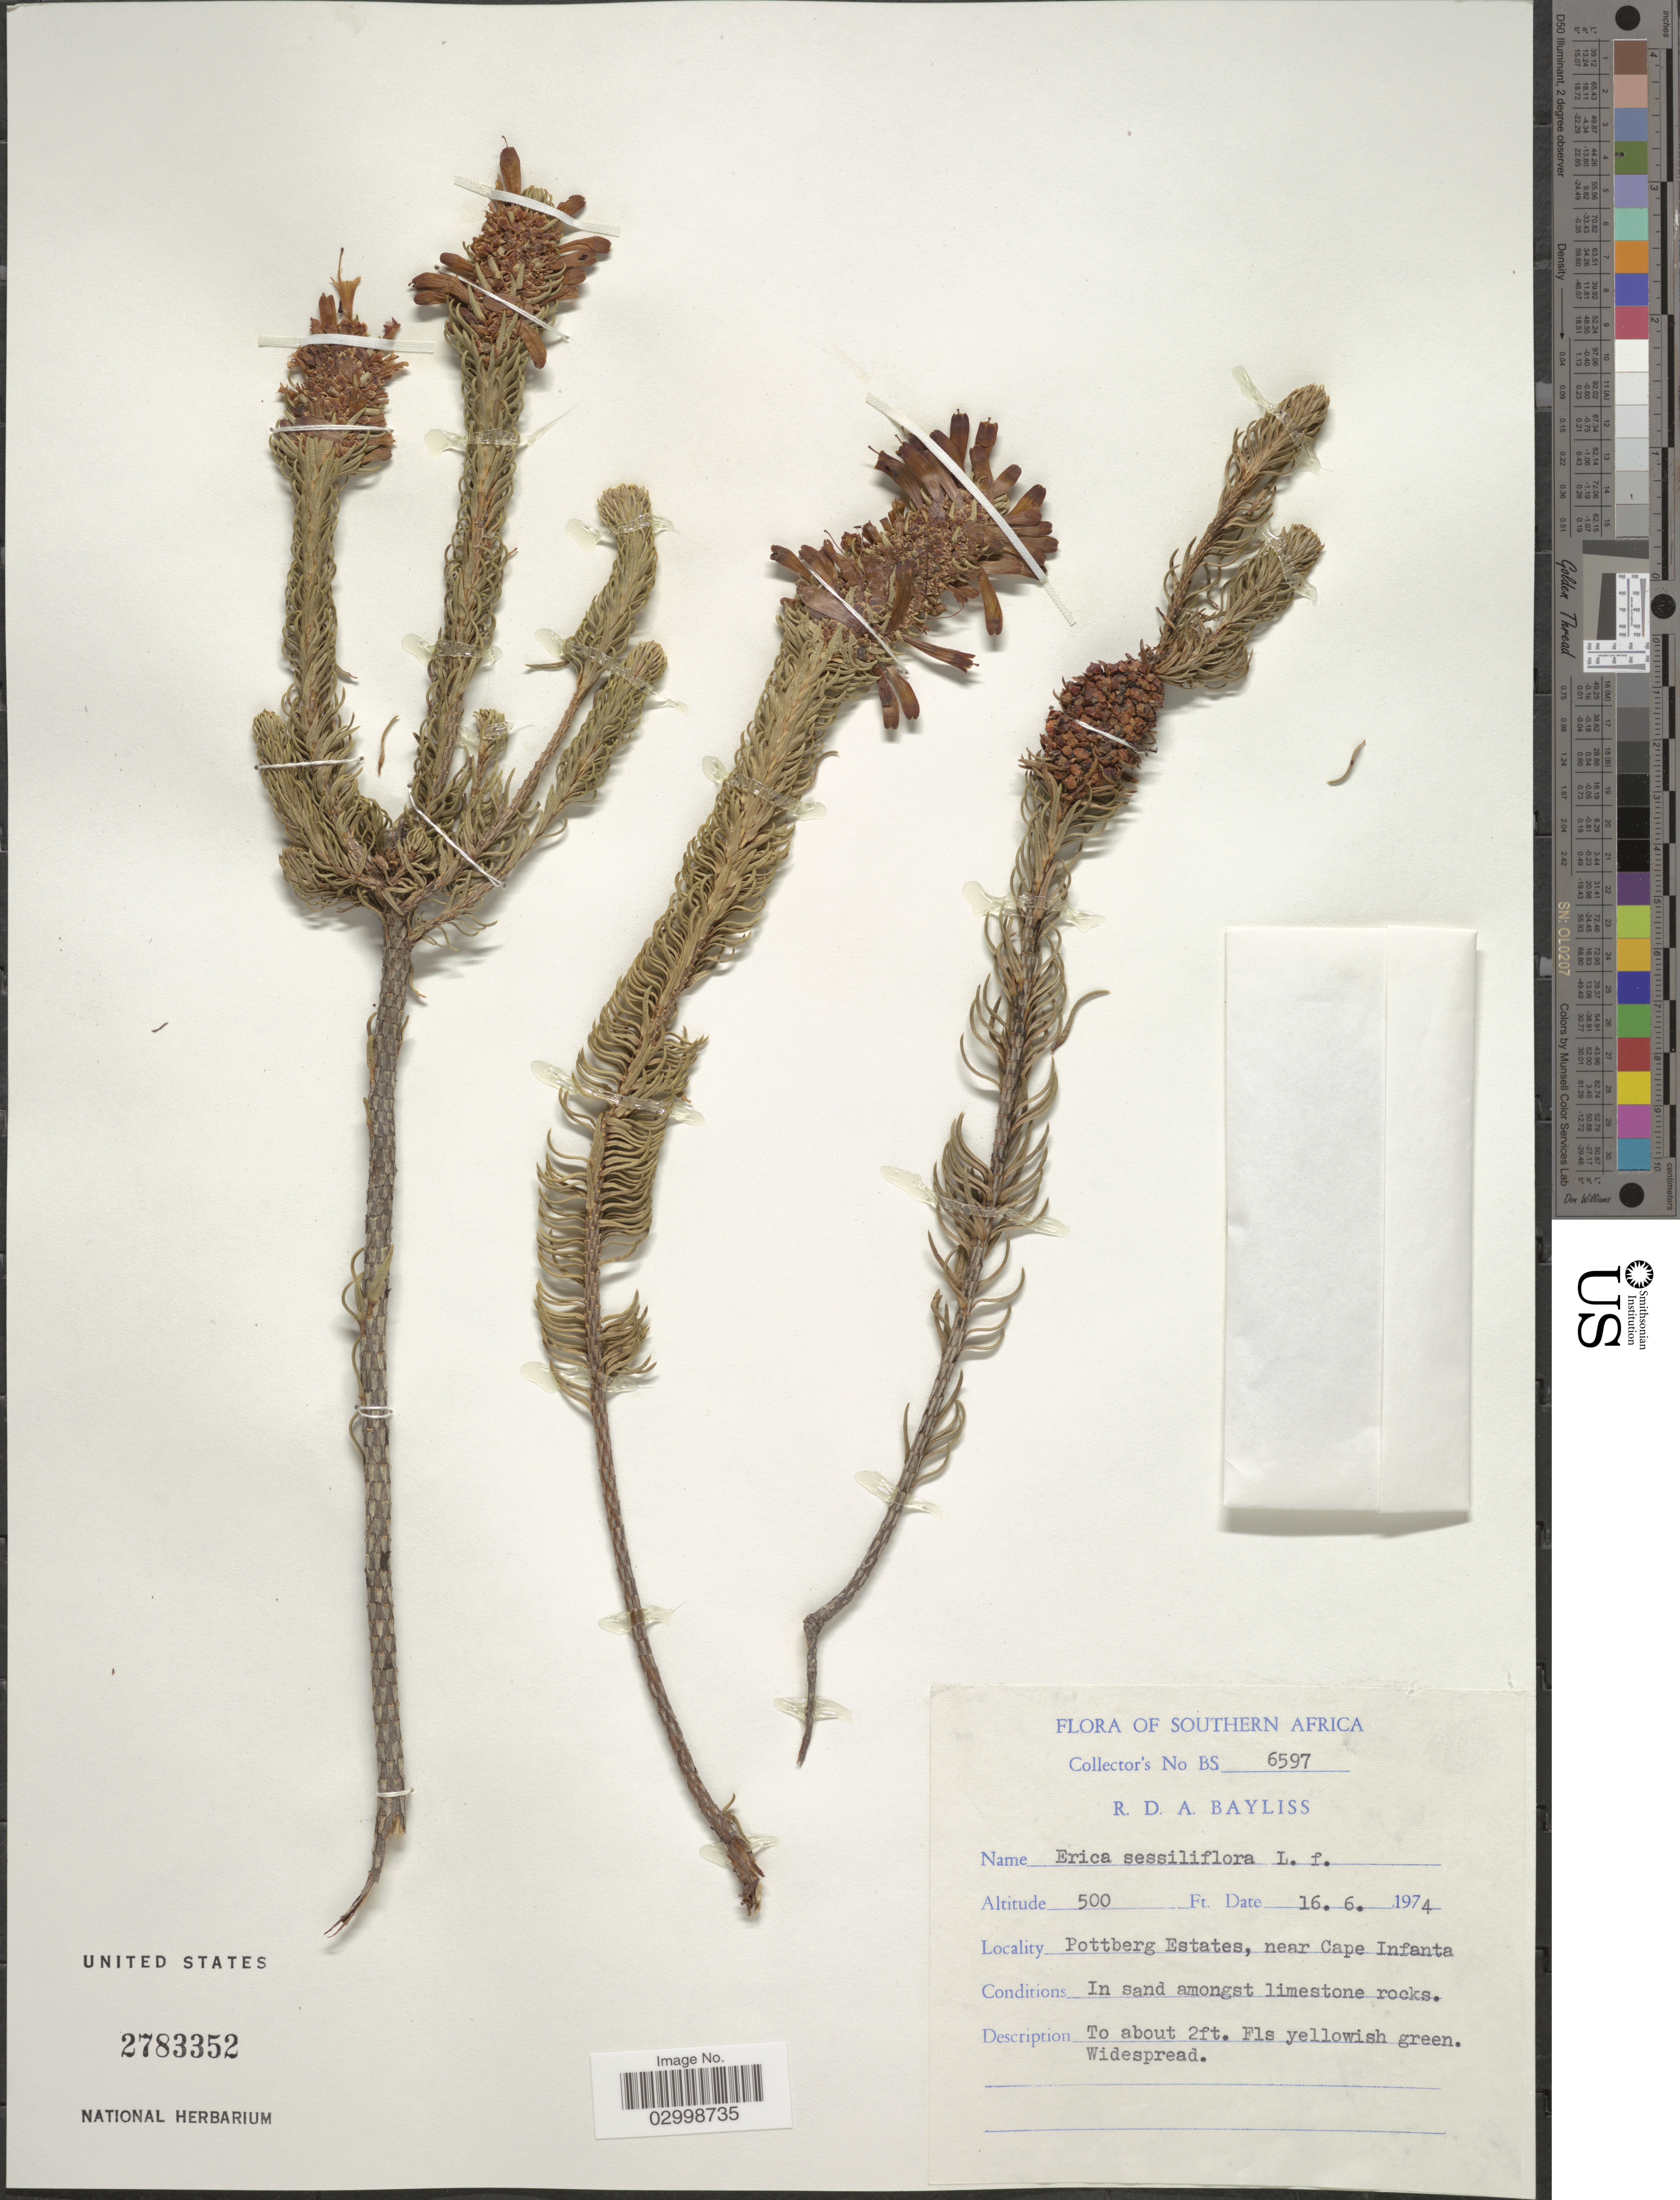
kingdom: Plantae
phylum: Tracheophyta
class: Magnoliopsida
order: Ericales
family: Ericaceae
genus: Erica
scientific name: Erica sessiliflora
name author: L. f.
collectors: R. Bayliss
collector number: BS 6597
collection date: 1974-06-16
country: South Africa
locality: Southern Africa. Pottsberg Estates, near Cape Infanta. In sand amongst limestone rocks.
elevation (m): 152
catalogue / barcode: US 2783352